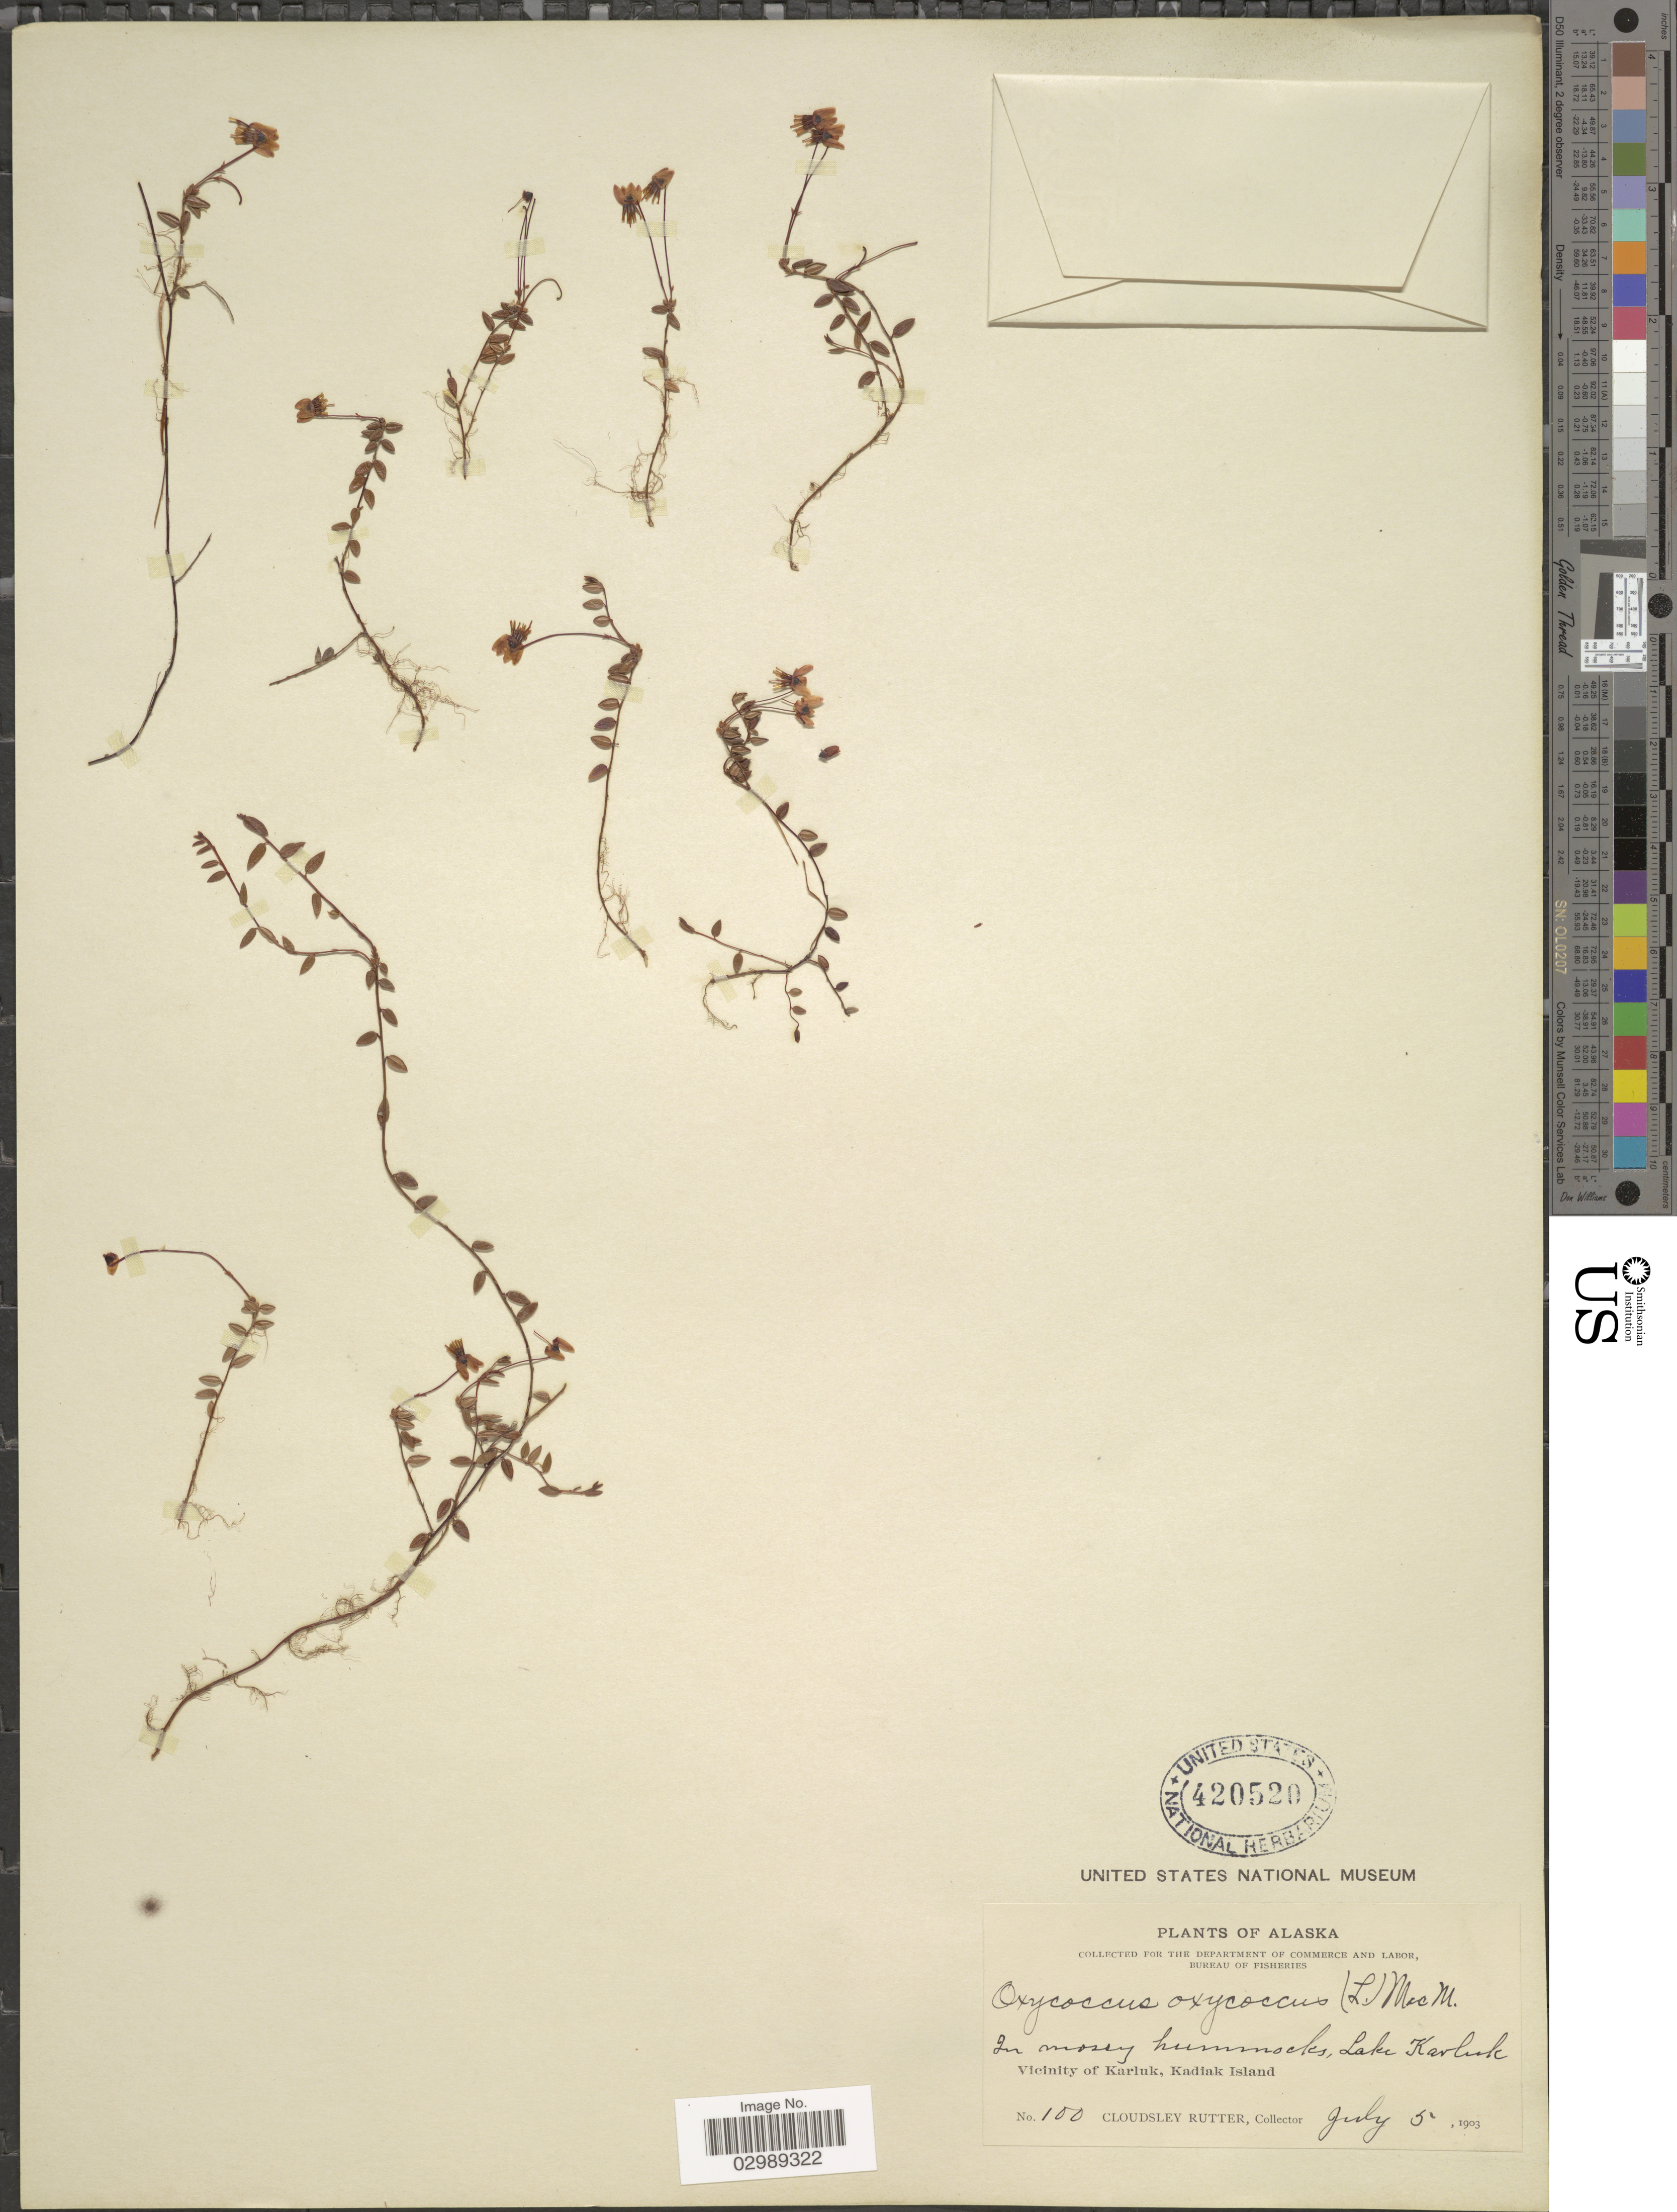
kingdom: Plantae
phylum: Tracheophyta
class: Magnoliopsida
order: Ericales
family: Ericaceae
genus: Vaccinium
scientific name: Vaccinium oxycoccos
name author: L.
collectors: C. Rutter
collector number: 100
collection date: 1903-07-05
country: United States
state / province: Alaska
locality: Lake Karluk, Vicinity of Karluk, Kadiak Island.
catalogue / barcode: US 420520